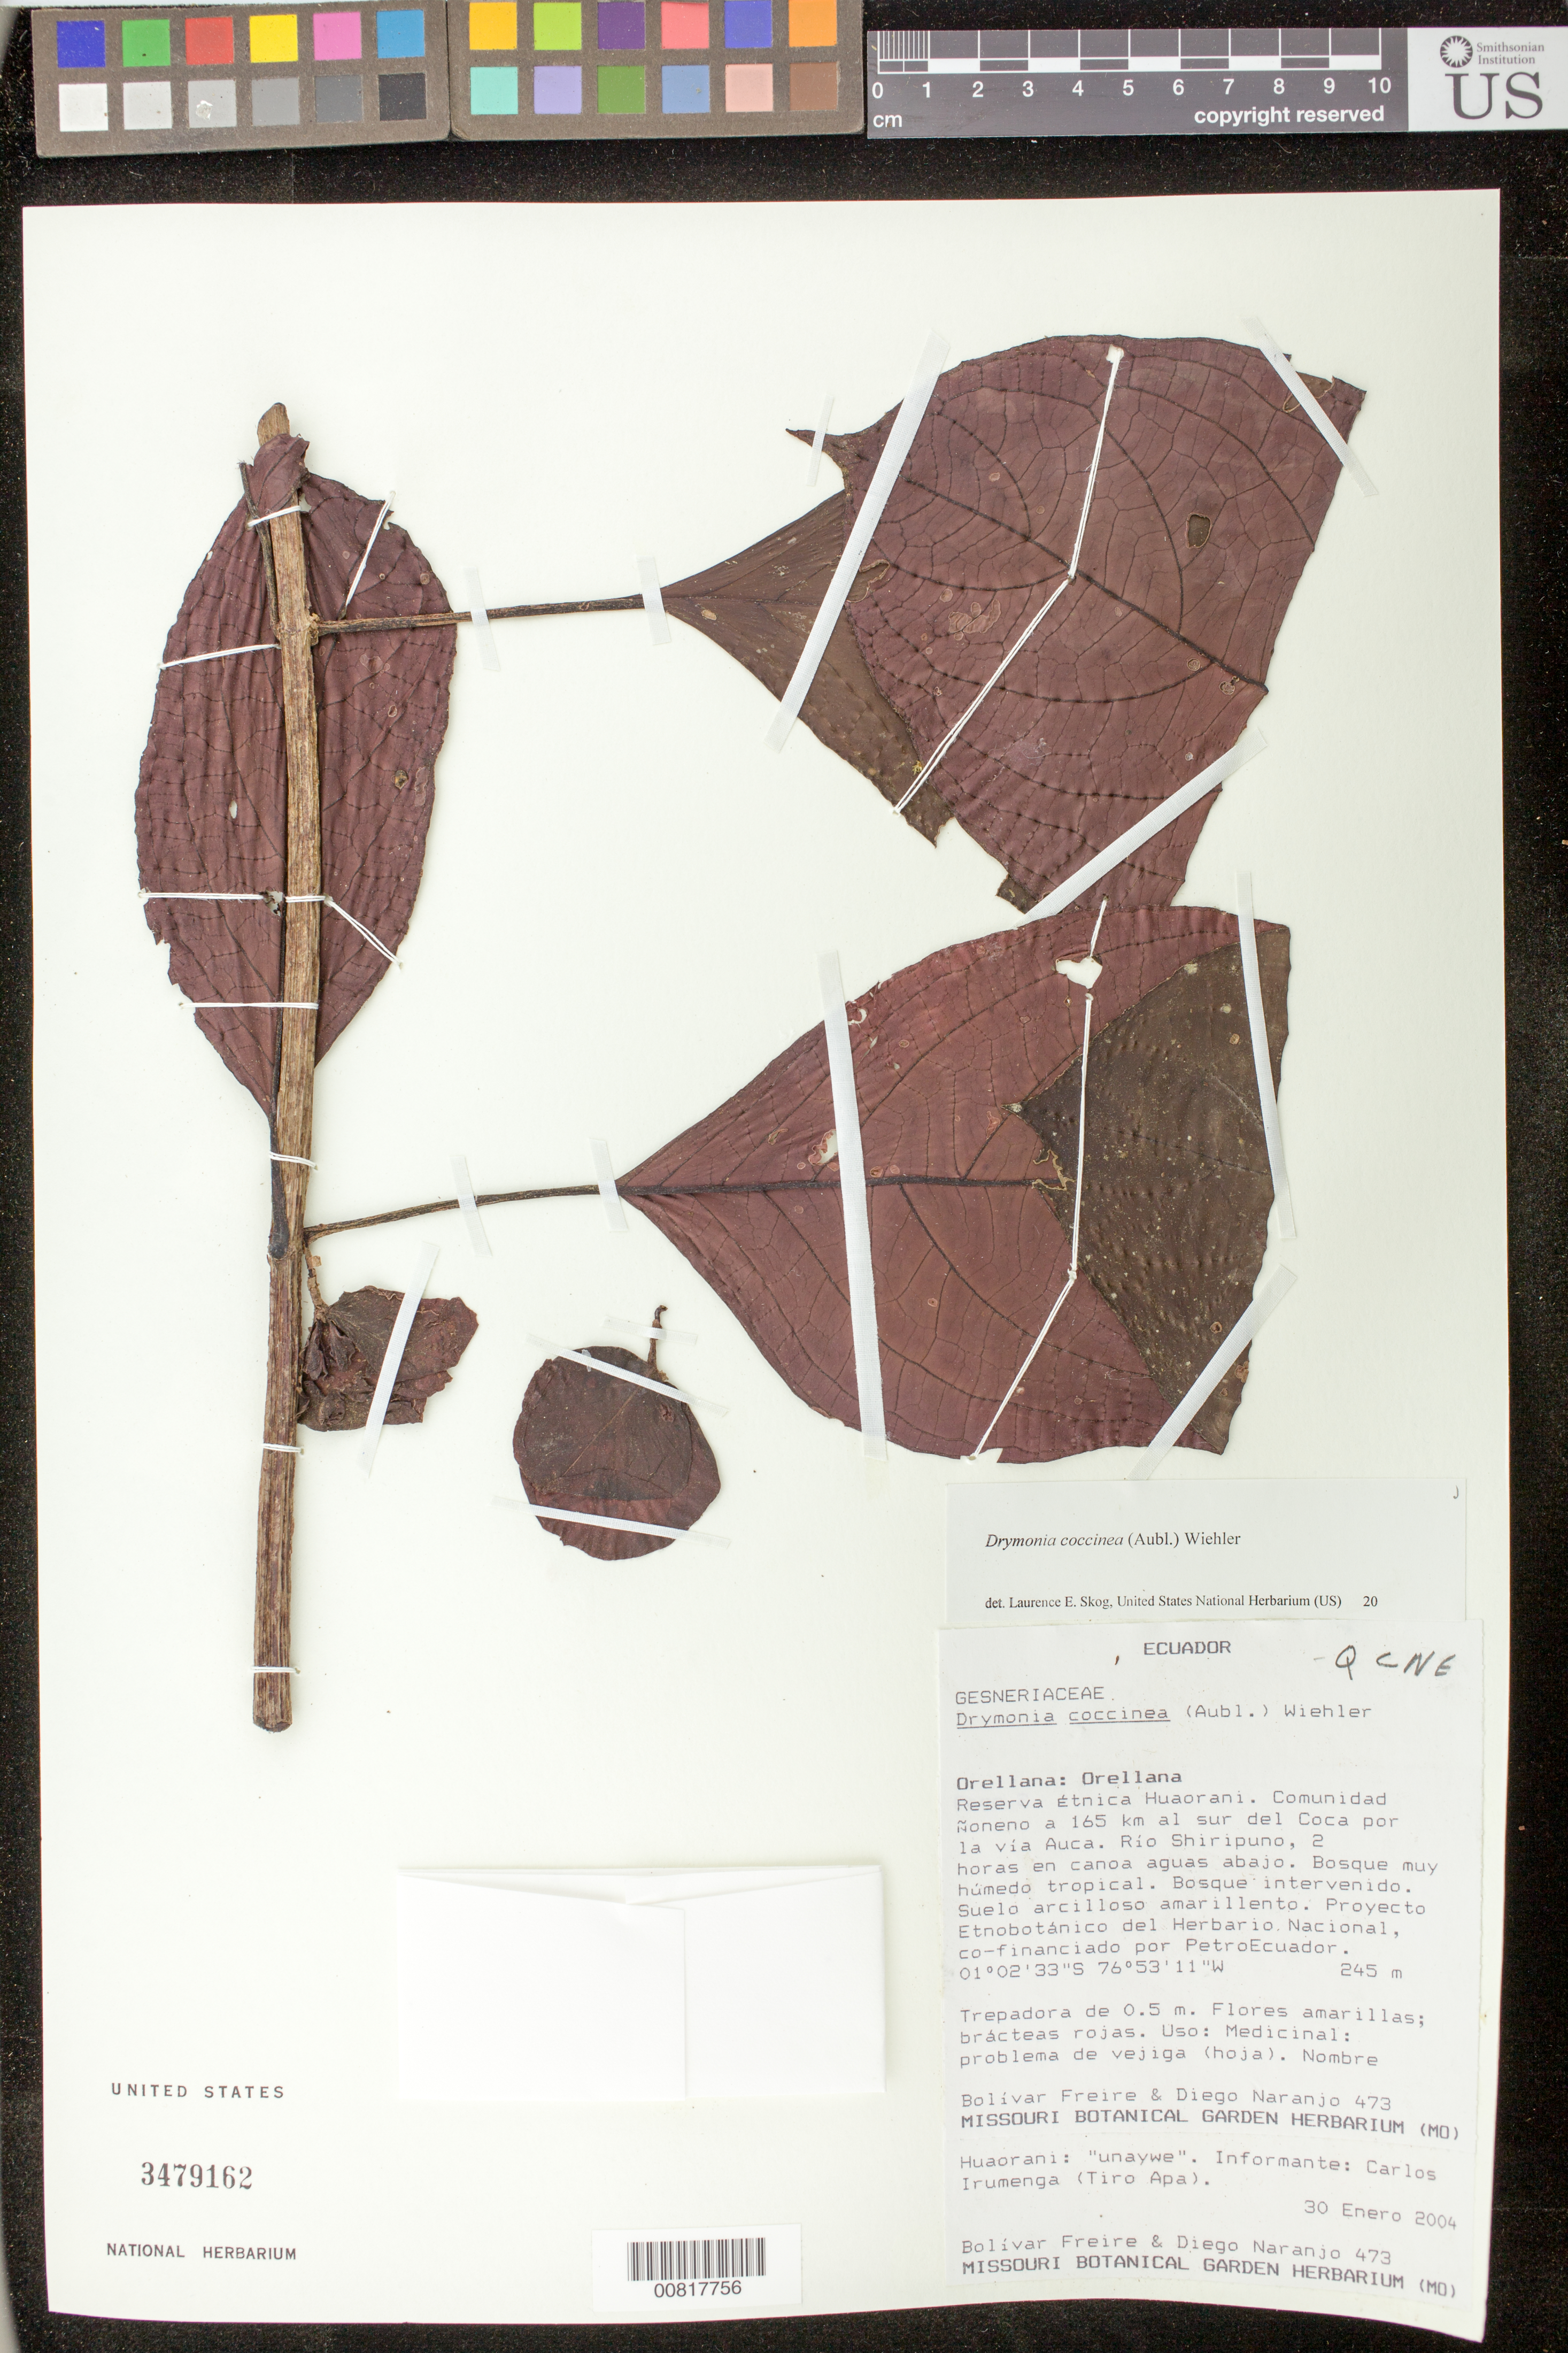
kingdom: Plantae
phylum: Tracheophyta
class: Magnoliopsida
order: Lamiales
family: Gesneriaceae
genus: Drymonia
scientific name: Drymonia coccinea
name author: (Aubl.) Wiehler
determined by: Skog, Laurence E.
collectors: B. Freire & D. Naranjo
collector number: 473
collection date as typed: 30 Jan 2004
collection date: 2004-01-30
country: Ecuador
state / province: Orellana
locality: Orellana: Orellana. Reserva Etnica Huaorani. Comunidad Noneno a 165 km al sur del Coca por la via Auca. Rio Shiripuno, 2 horas en canoa aguas abajo.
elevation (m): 245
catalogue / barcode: US 3479162